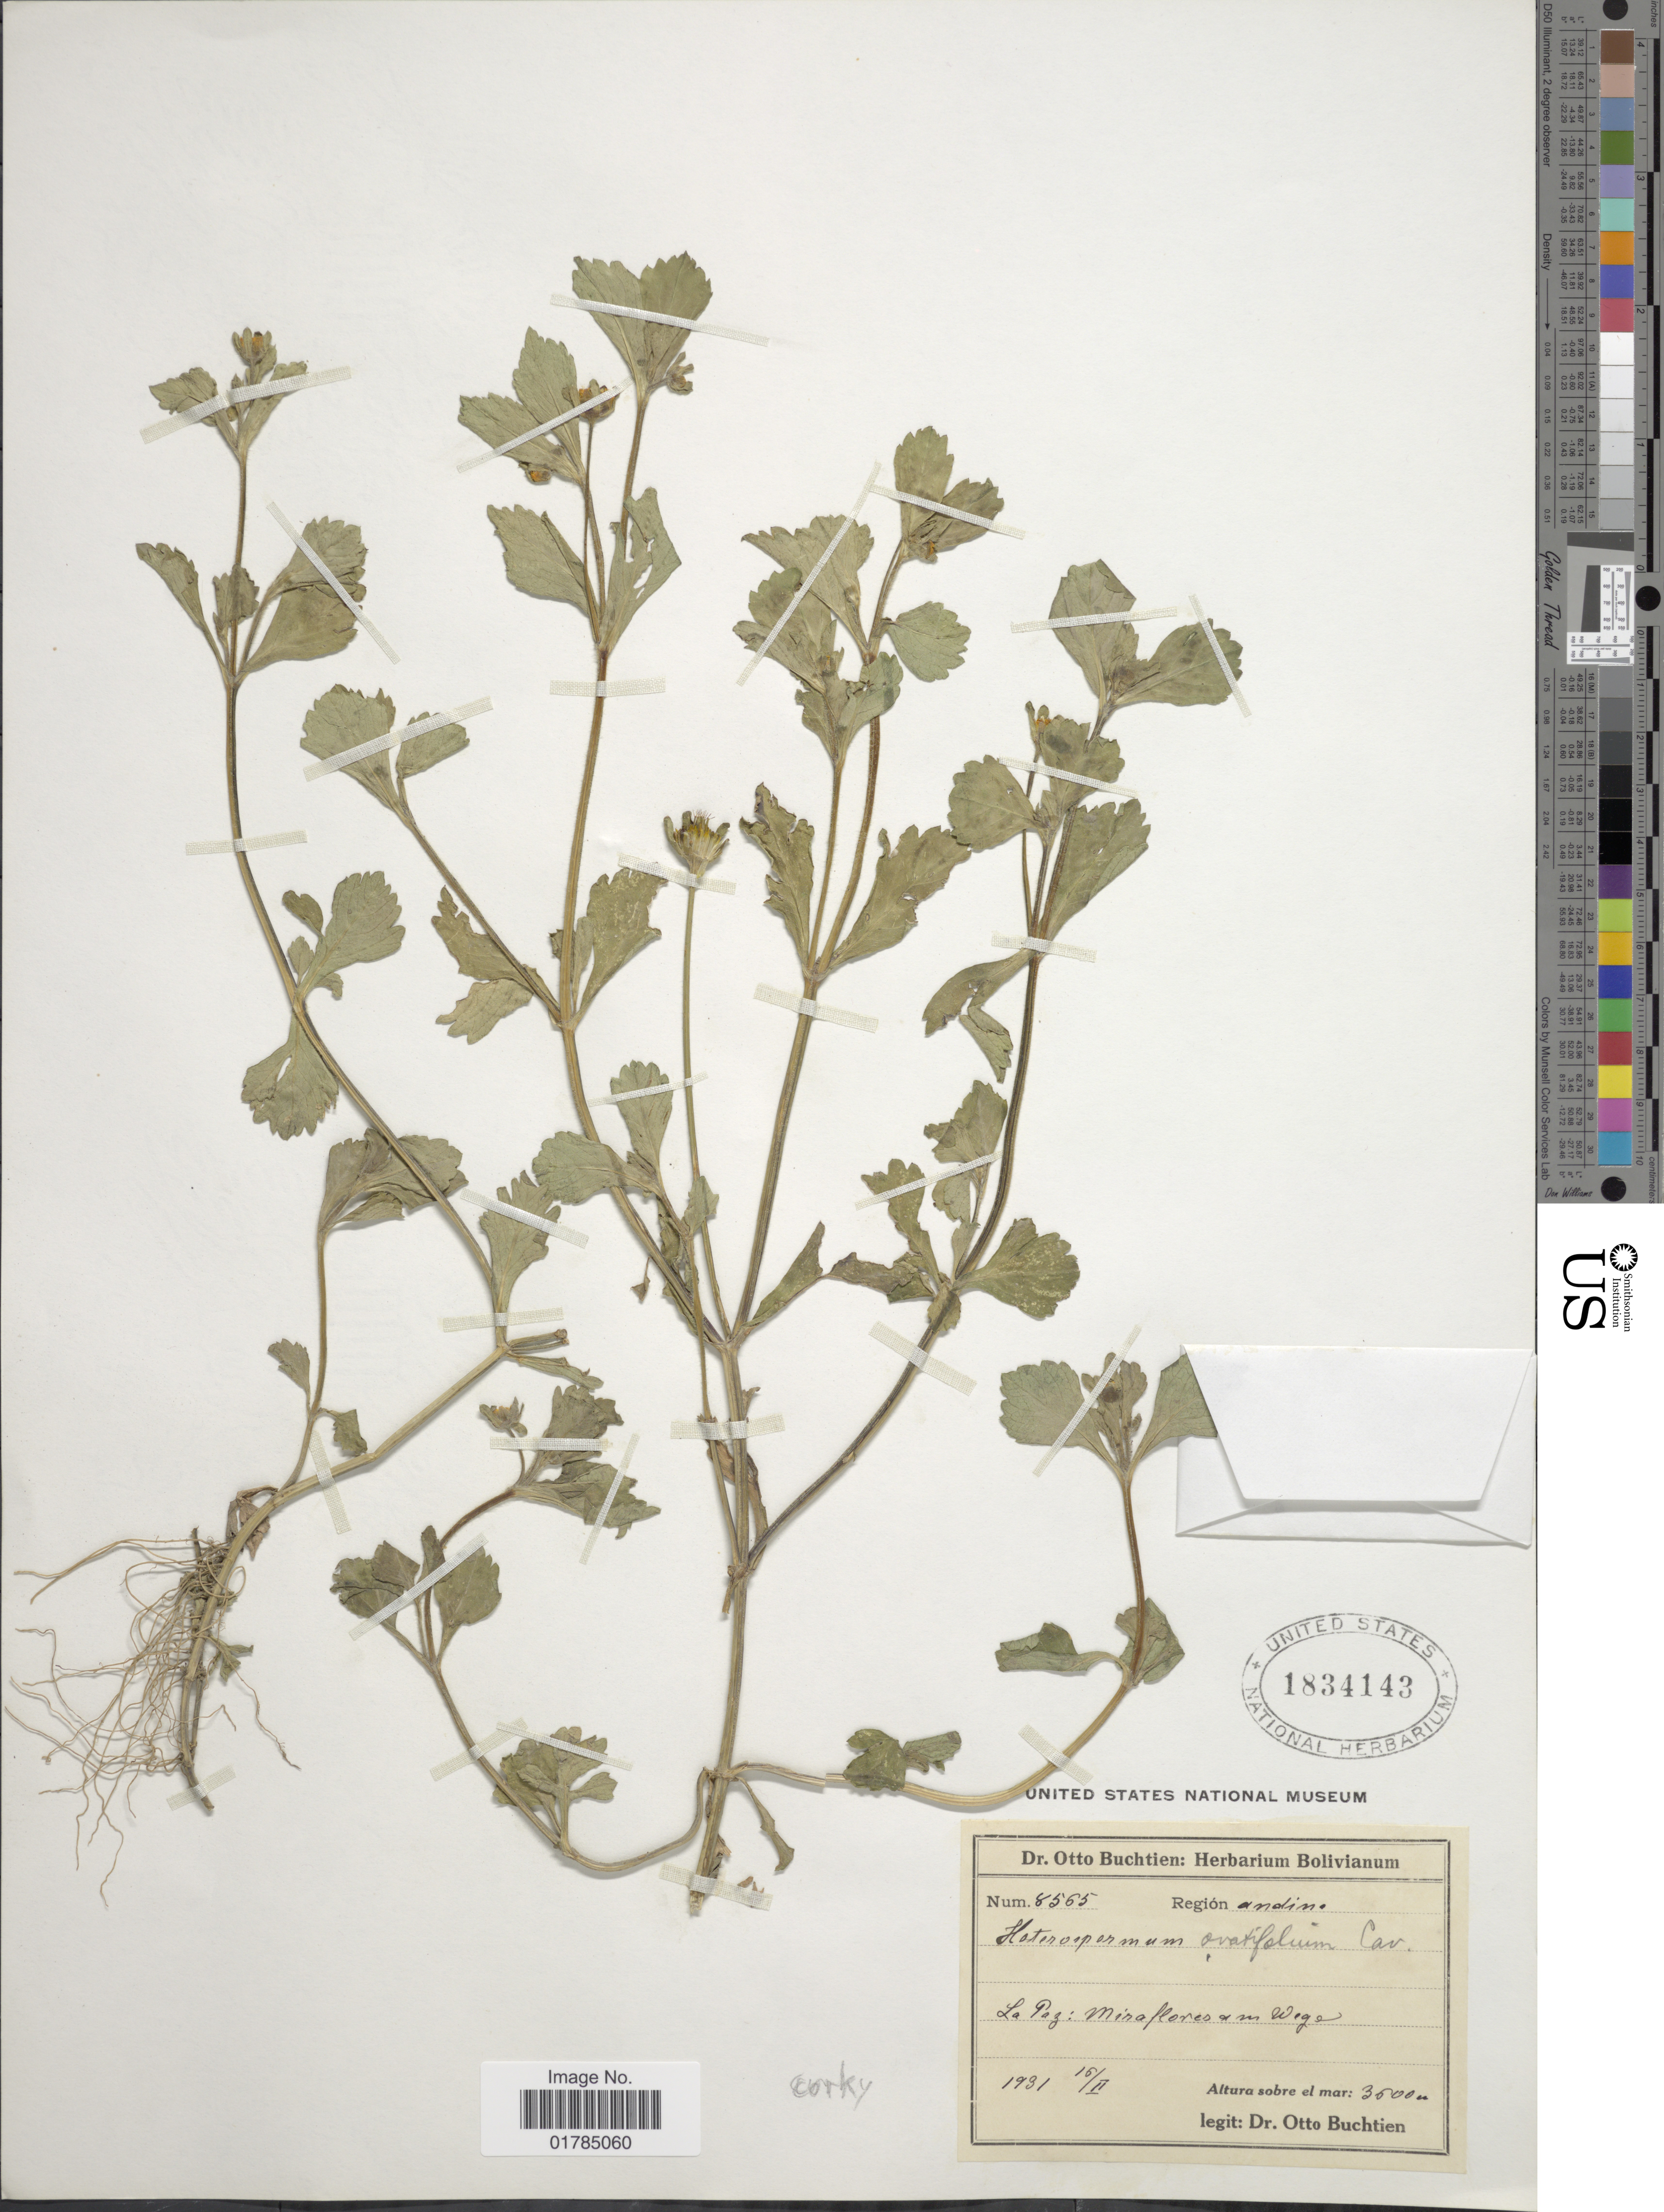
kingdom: Plantae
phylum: Tracheophyta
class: Magnoliopsida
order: Asterales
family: Asteraceae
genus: Heterosperma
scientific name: Heterosperma ovatifolium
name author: Cav.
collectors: O. Buchtien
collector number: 8565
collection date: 1931-02-16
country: Bolivia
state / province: La Paz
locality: Miraflores am Wege, Region Andine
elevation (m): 3500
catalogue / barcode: US 1834143